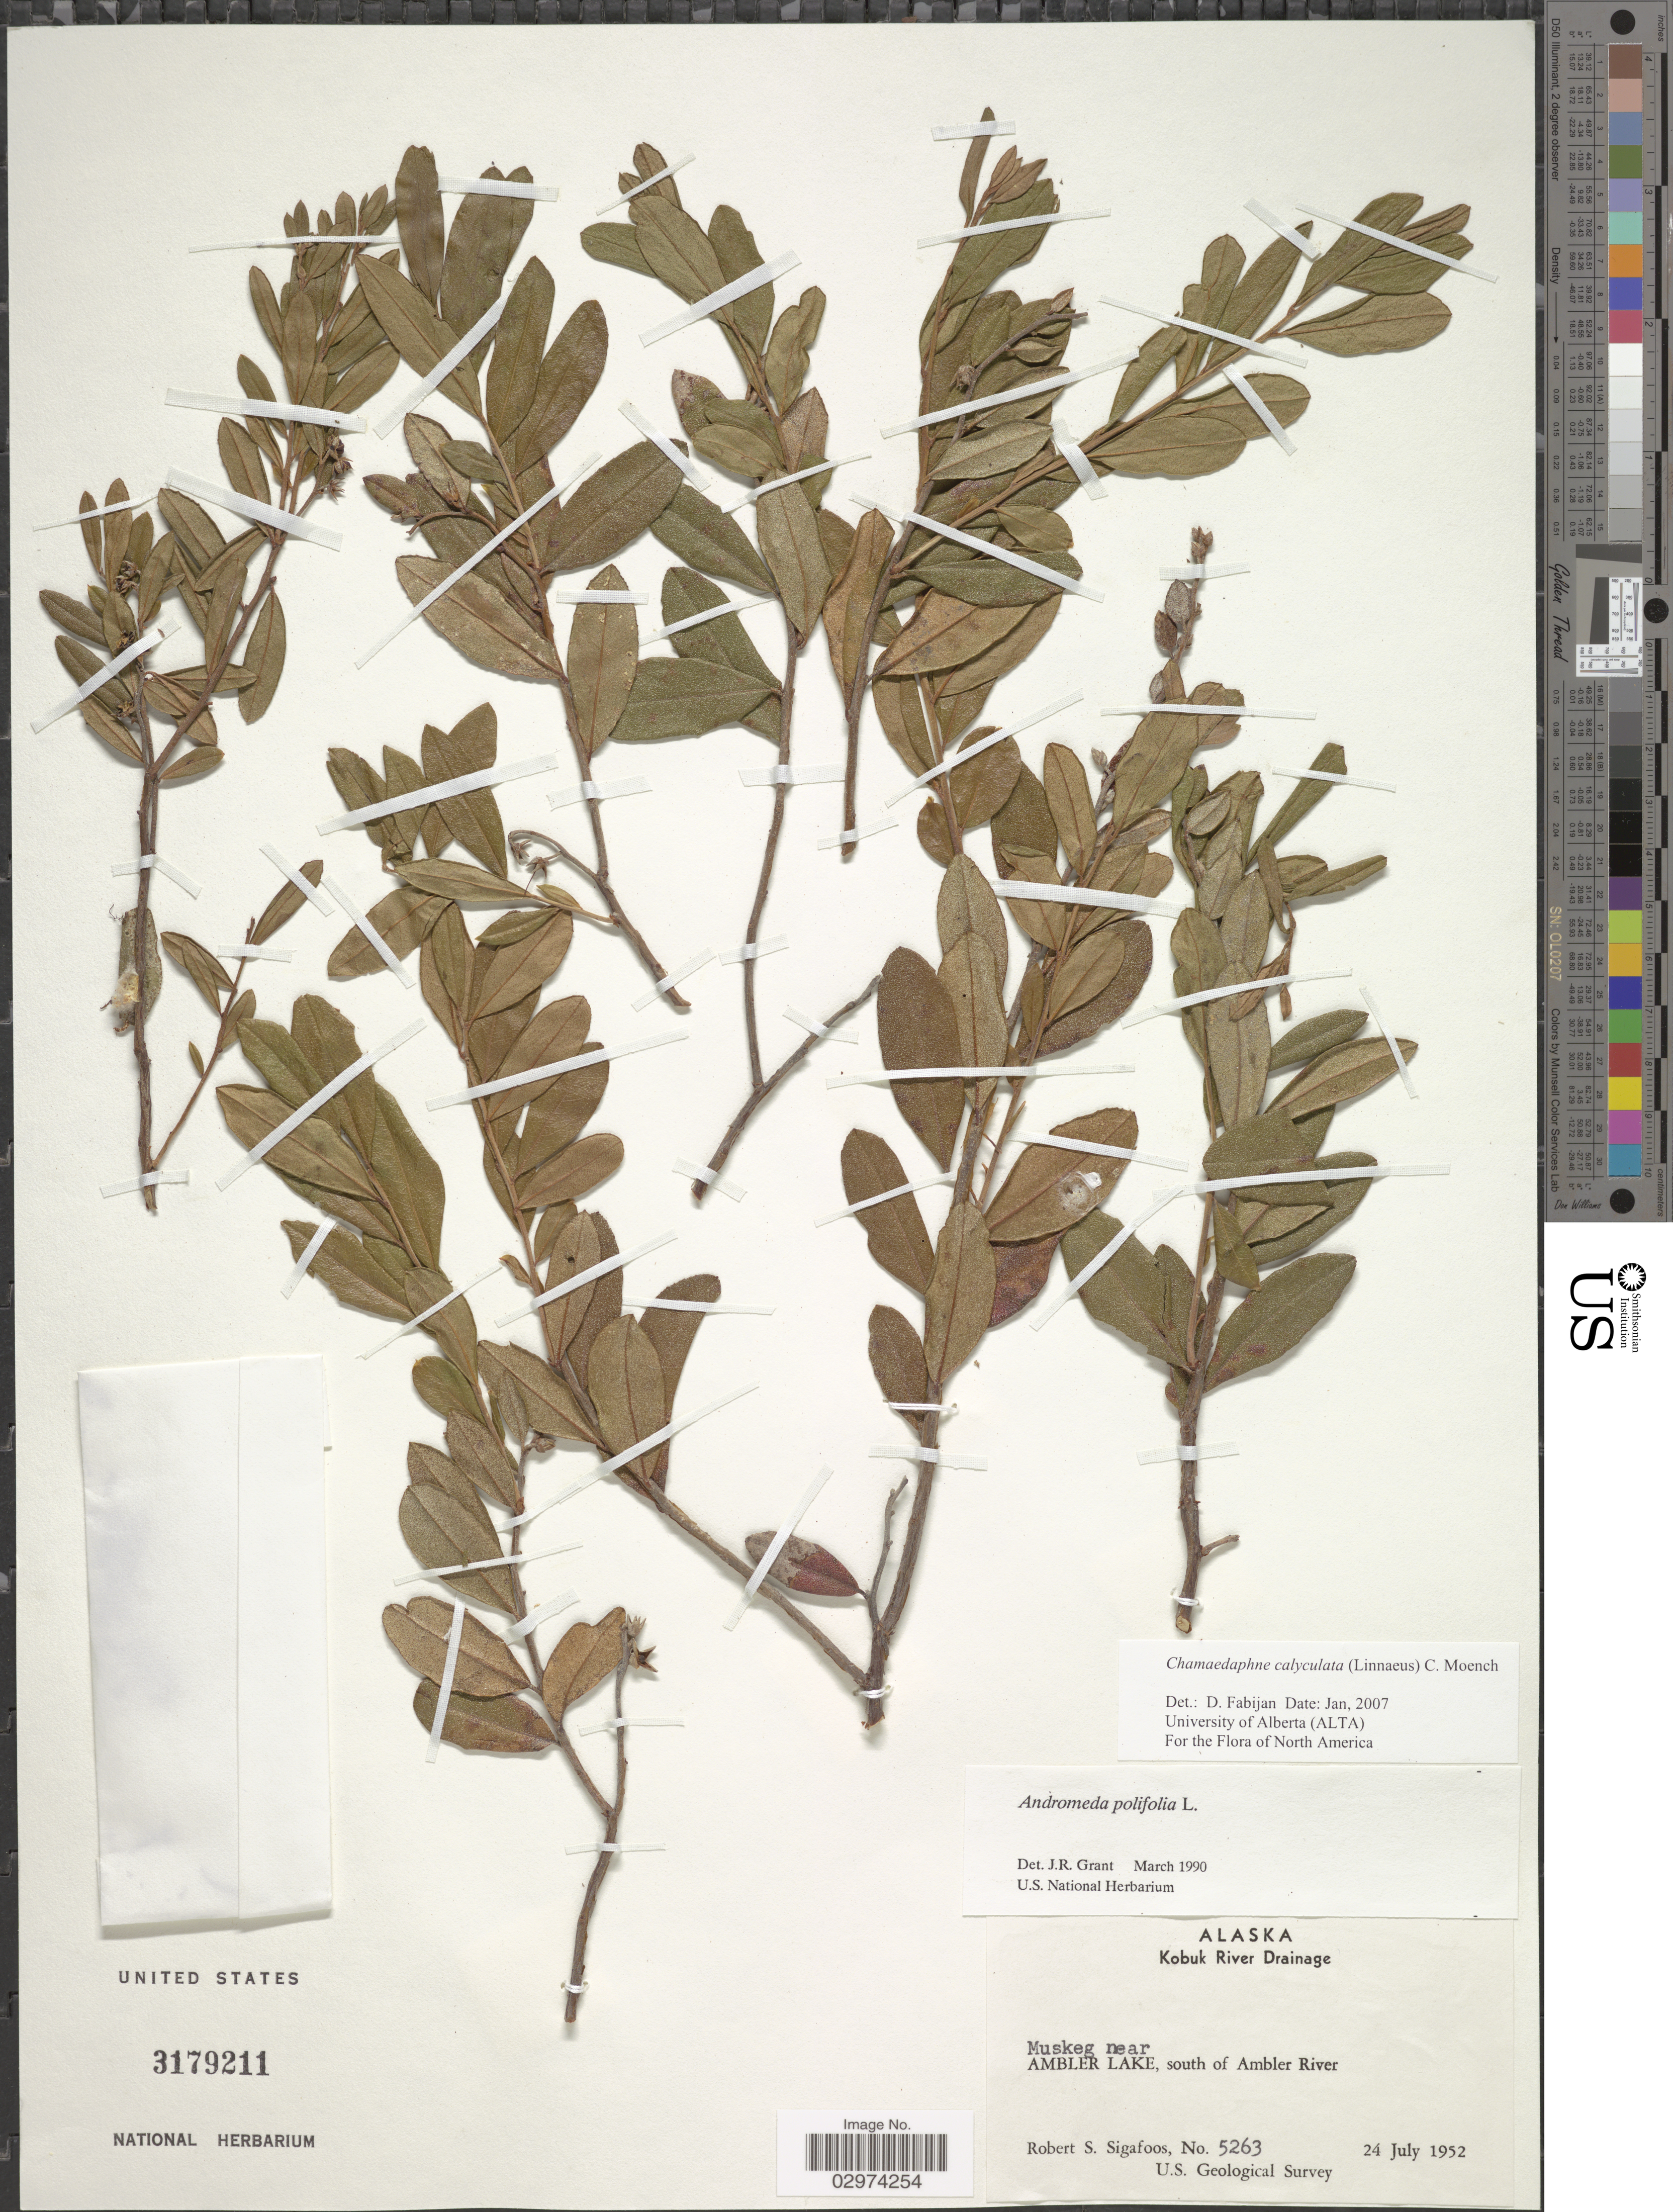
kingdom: Plantae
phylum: Tracheophyta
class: Magnoliopsida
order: Ericales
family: Ericaceae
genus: Chamaedaphne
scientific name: Chamaedaphne calyculata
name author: (L.) Moench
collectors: R. Sigafoos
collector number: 5263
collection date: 1952-07-24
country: United States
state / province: Alaska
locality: Kobuk River Drainage. Muskeg near Ambler Lake, south of Ambler River.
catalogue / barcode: US 3179211